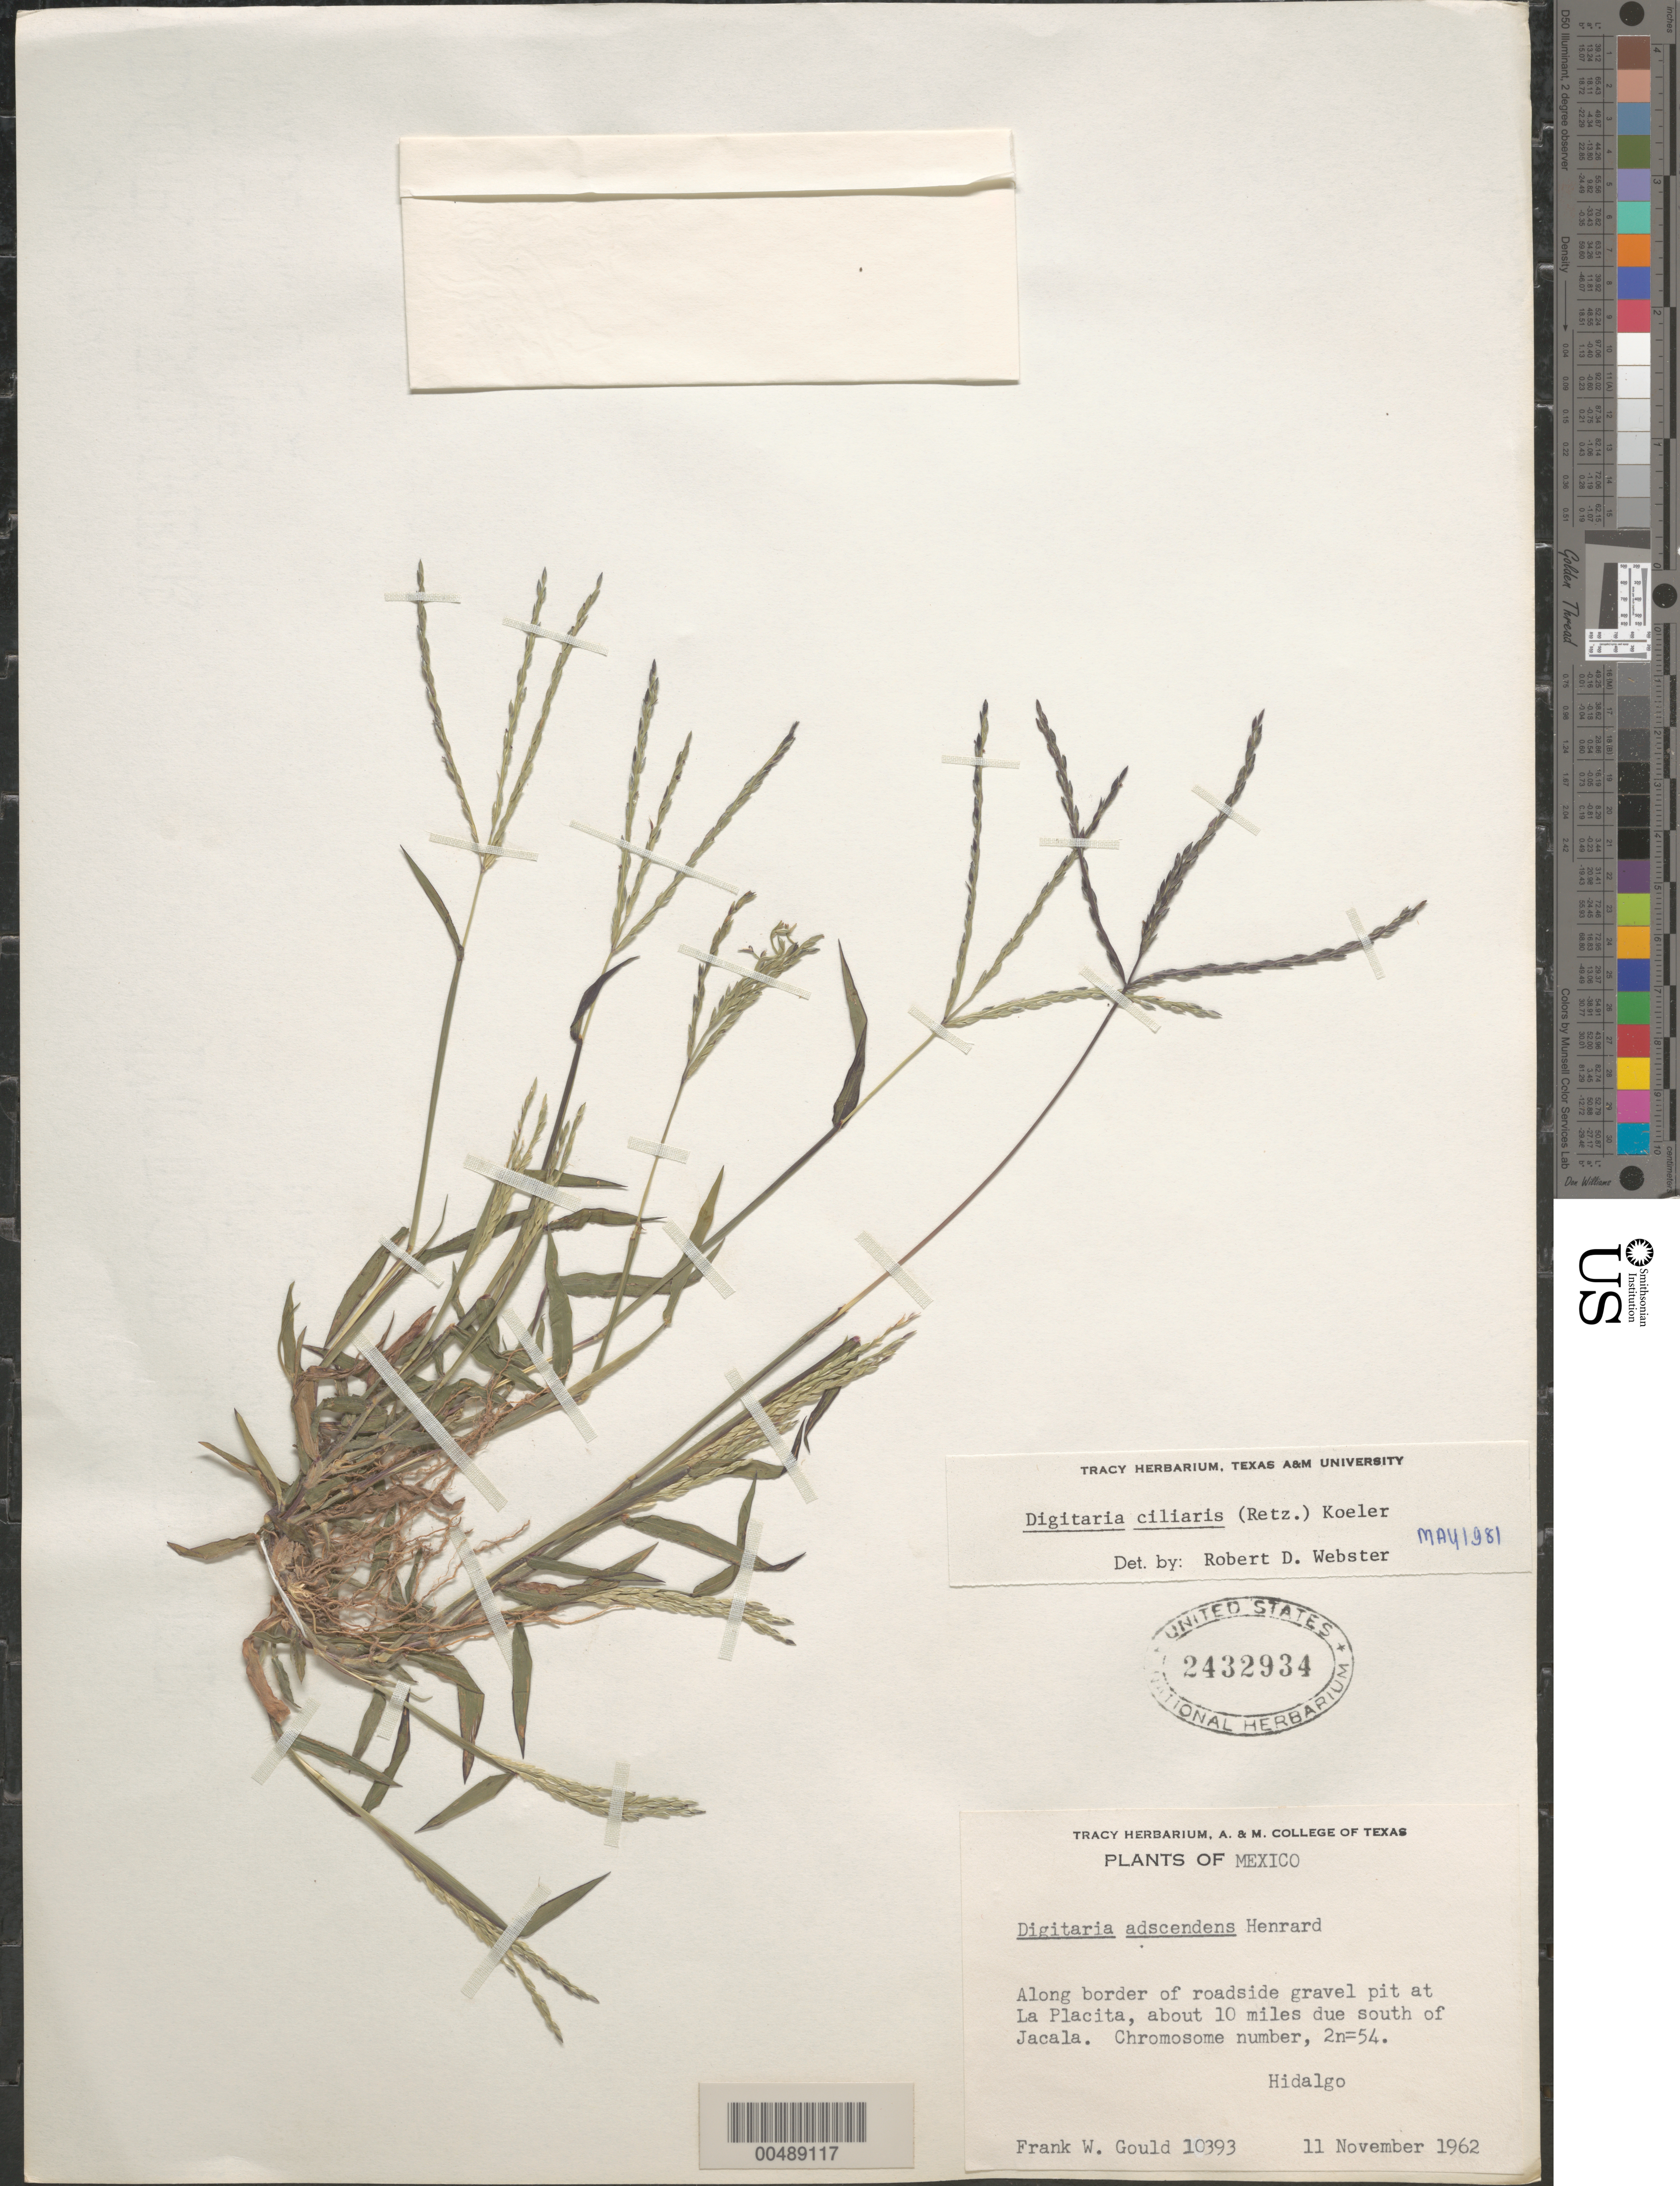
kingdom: Plantae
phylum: Tracheophyta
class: Liliopsida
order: Poales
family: Poaceae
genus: Digitaria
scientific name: Digitaria ciliaris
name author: (Retz.) Koeler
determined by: Webster, Robert D.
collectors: F. W. Gould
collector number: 10393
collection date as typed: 11 Nov 1962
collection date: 1962-11-11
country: Mexico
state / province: Hidalgo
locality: La Placita, about 10 mi due S of Jacala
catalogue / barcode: US 2432934